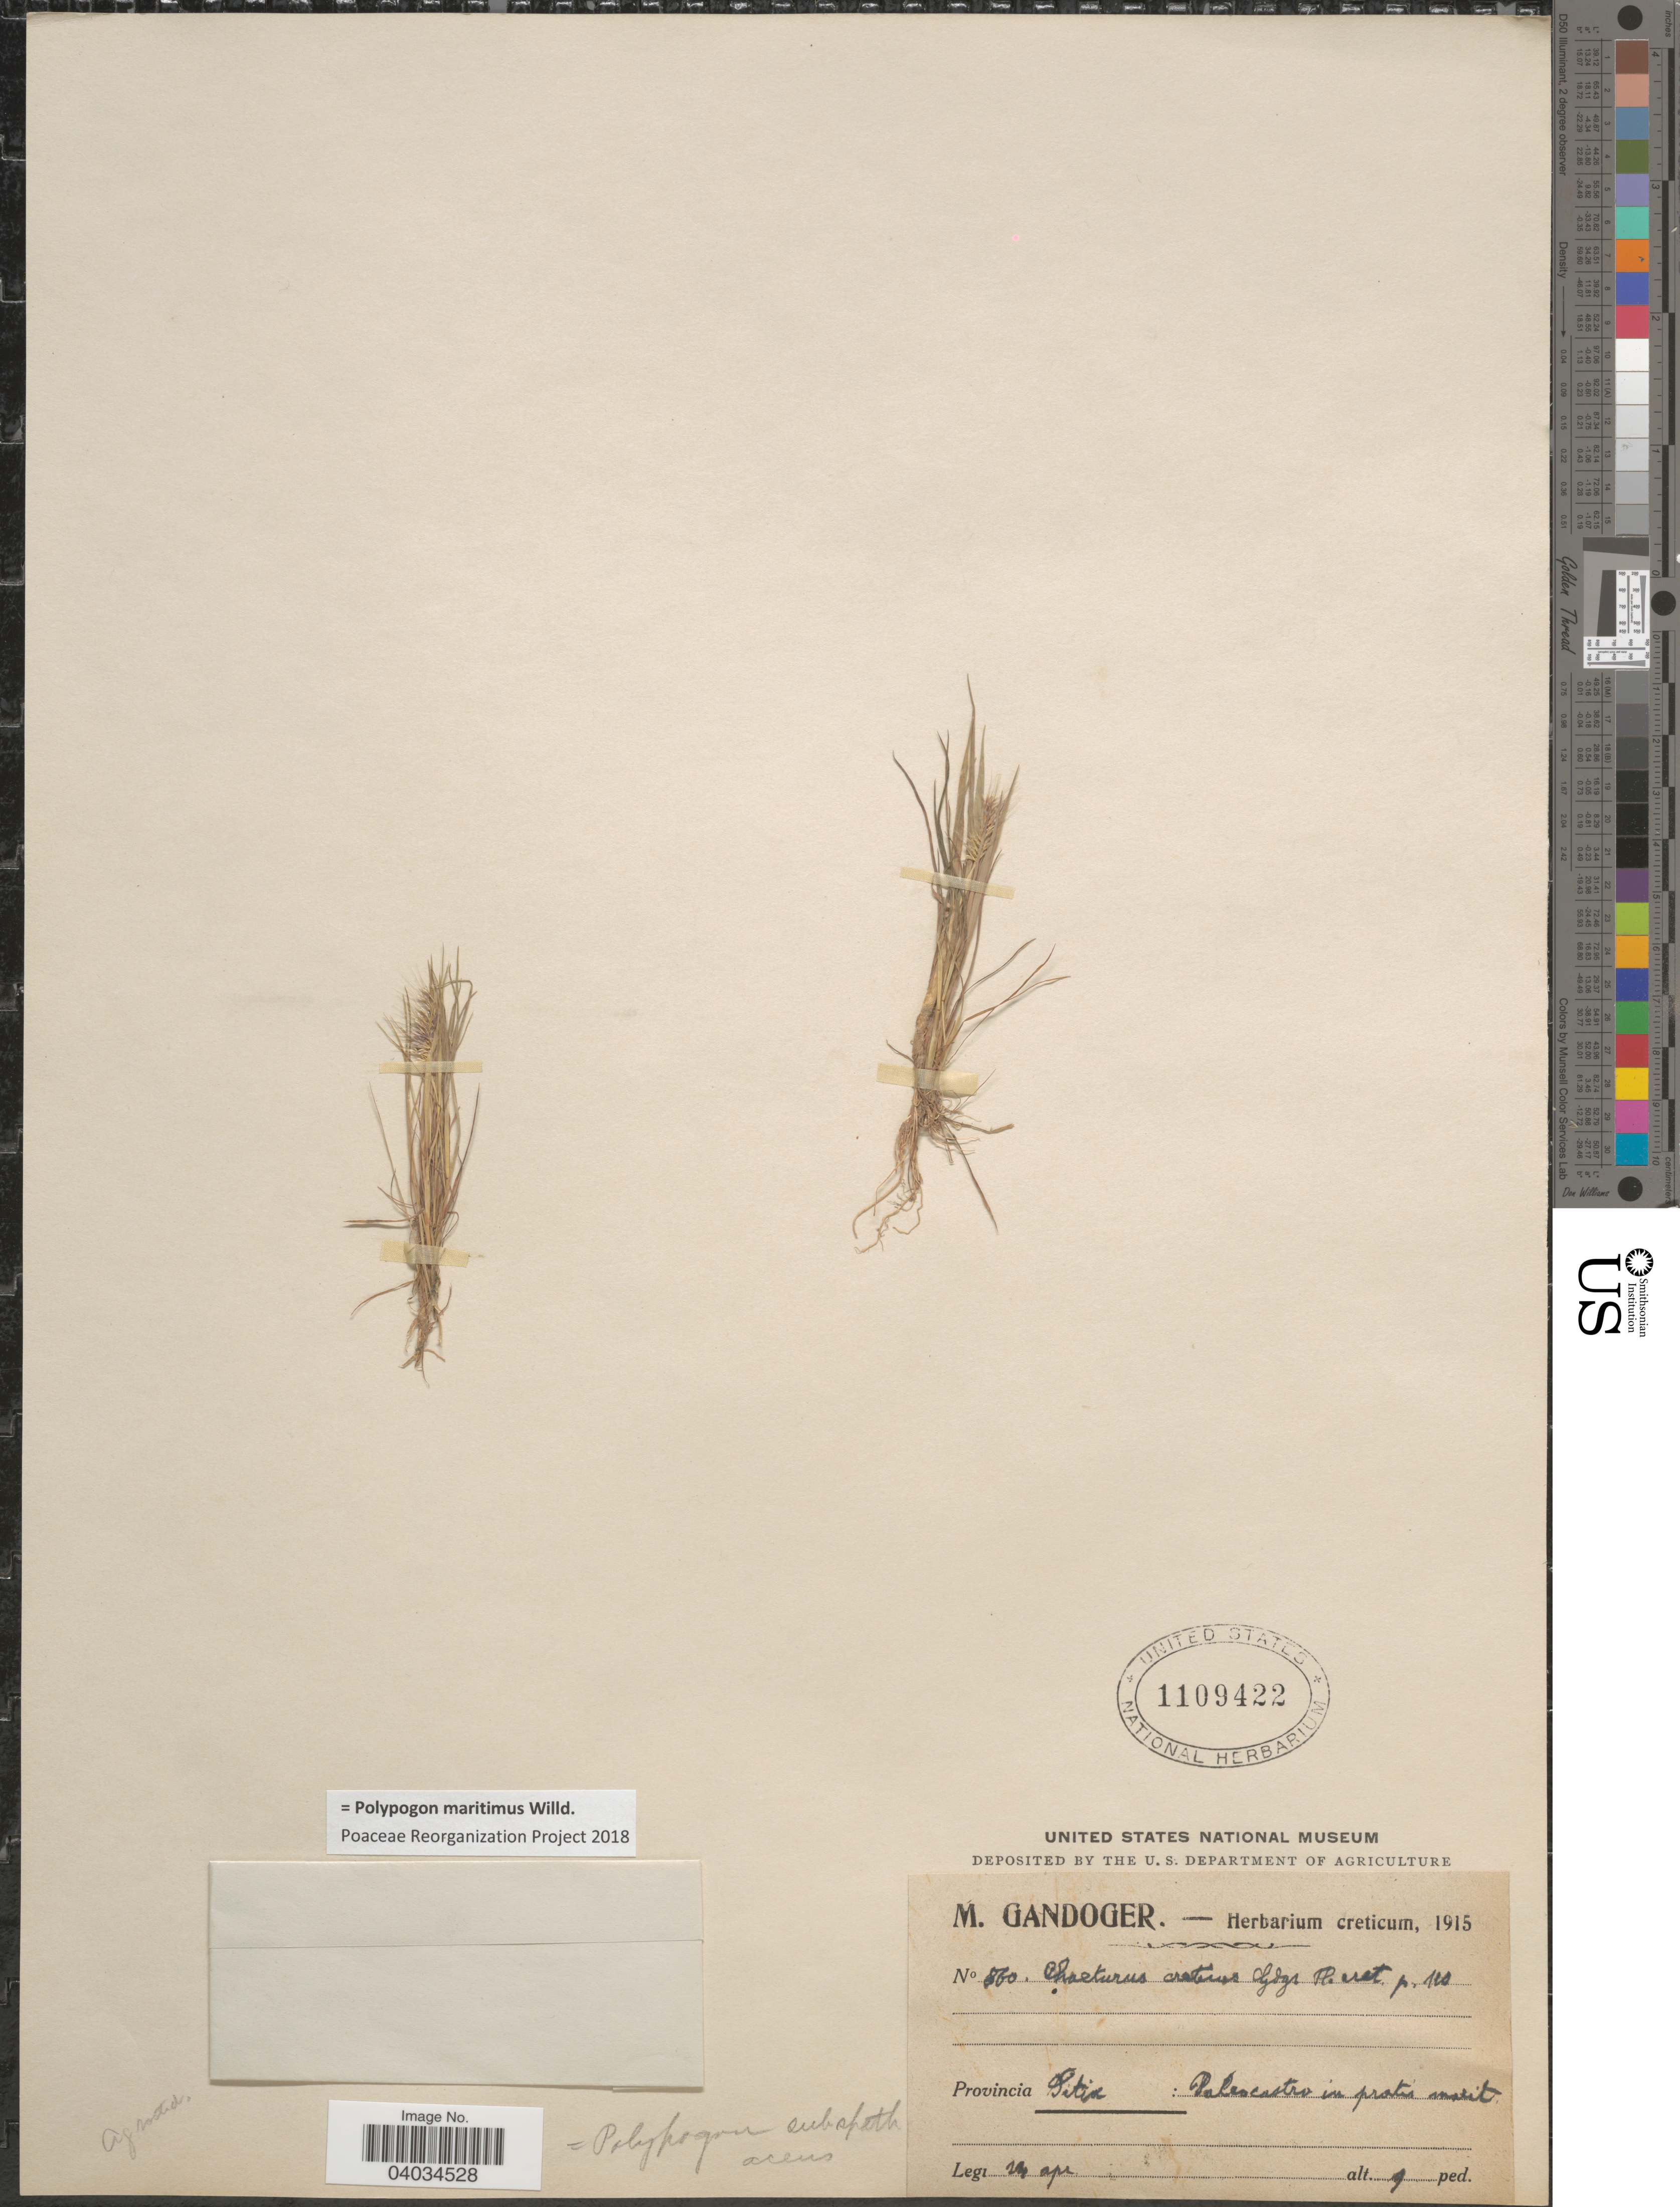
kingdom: Plantae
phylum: Tracheophyta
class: Liliopsida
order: Poales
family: Poaceae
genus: Polypogon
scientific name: Polypogon maritimus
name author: Willd.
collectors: M. Gandoger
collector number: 860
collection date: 1915-04-24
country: Greece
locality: Provincia Pitia: Palescastro in pratis marit.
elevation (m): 3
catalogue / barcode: US 1109422